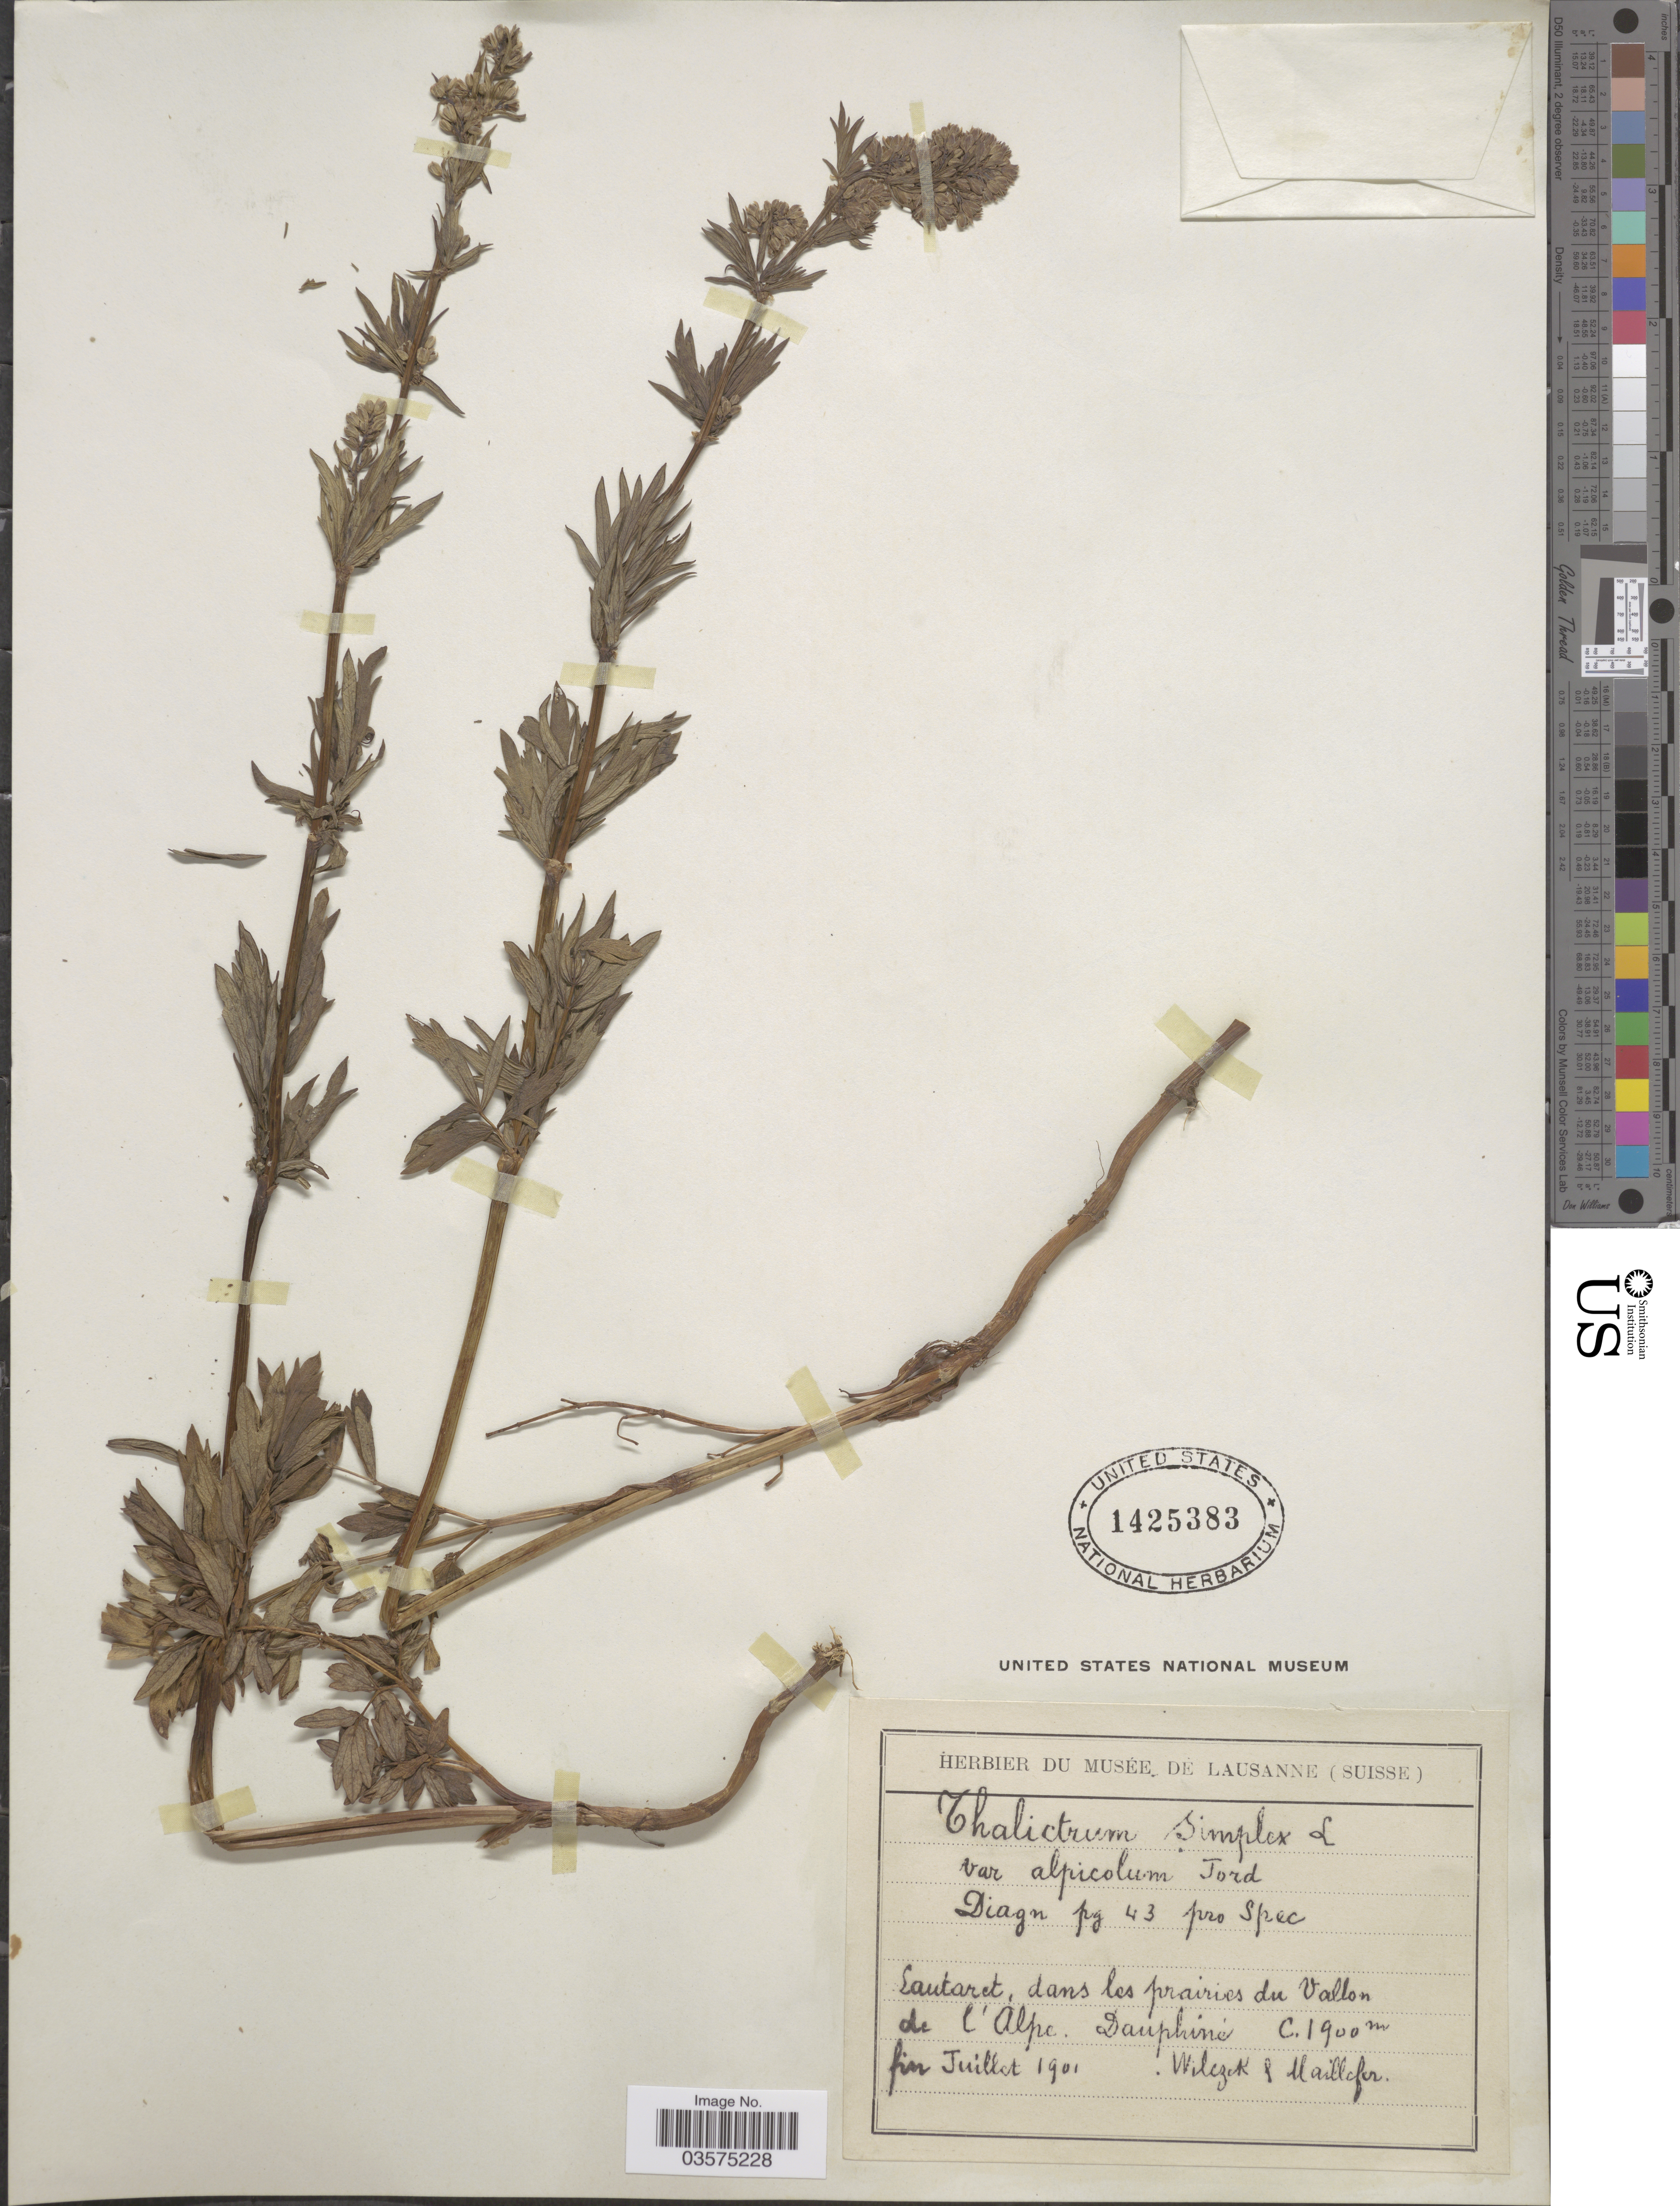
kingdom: Plantae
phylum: Tracheophyta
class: Magnoliopsida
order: Ranunculales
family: Ranunculaceae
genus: Thalictrum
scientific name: Thalictrum simplex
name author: L.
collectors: Wilczek & -. Maillefer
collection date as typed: Fin Juillet 1901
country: France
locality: Lautaret, dans les prairies du Vallon de l'Alpe. Dauphine.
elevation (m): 1900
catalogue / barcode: US 1425383